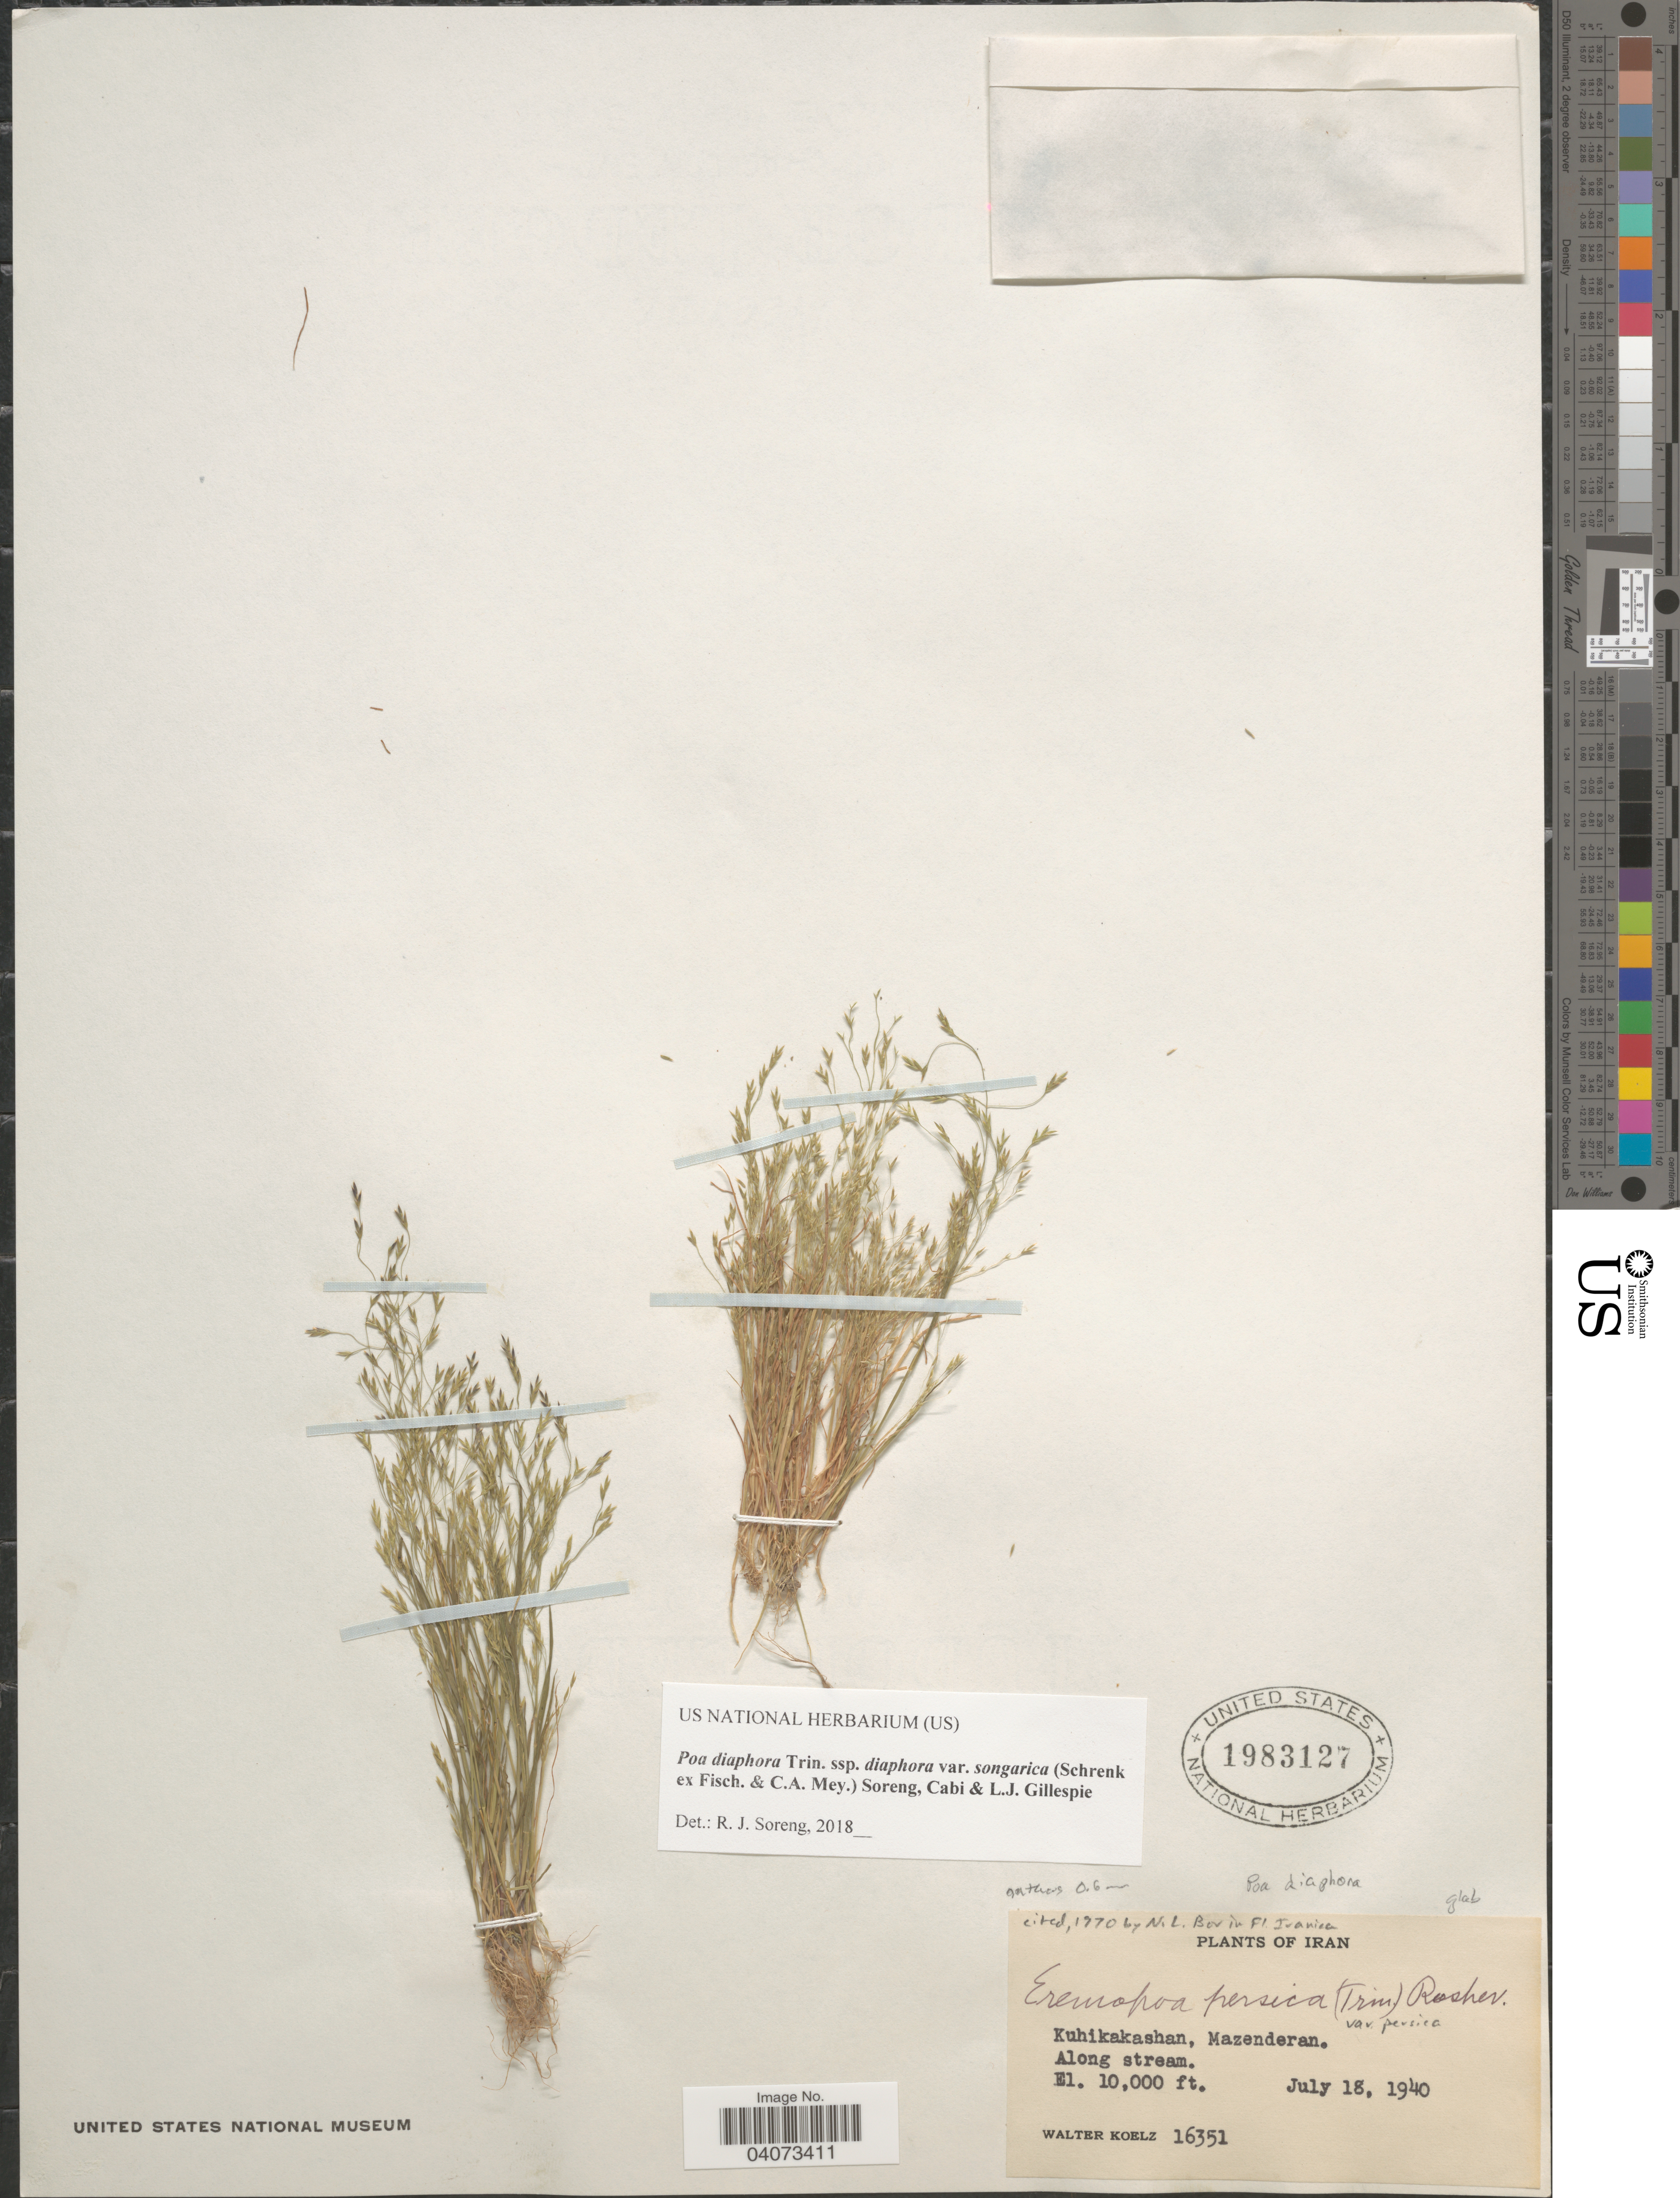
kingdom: Plantae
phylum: Tracheophyta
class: Liliopsida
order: Poales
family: Poaceae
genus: Poa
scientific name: Poa diaphora subsp. diaphora var. songarica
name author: (Schrenk ex Fisch. & C.A. Mey.) Soreng et al.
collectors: W. N. Koelz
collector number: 16351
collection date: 1940-07-18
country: Iran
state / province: Mazandaran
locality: Kuhikakashan, Mazenderan.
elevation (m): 3048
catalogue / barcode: US 1983127